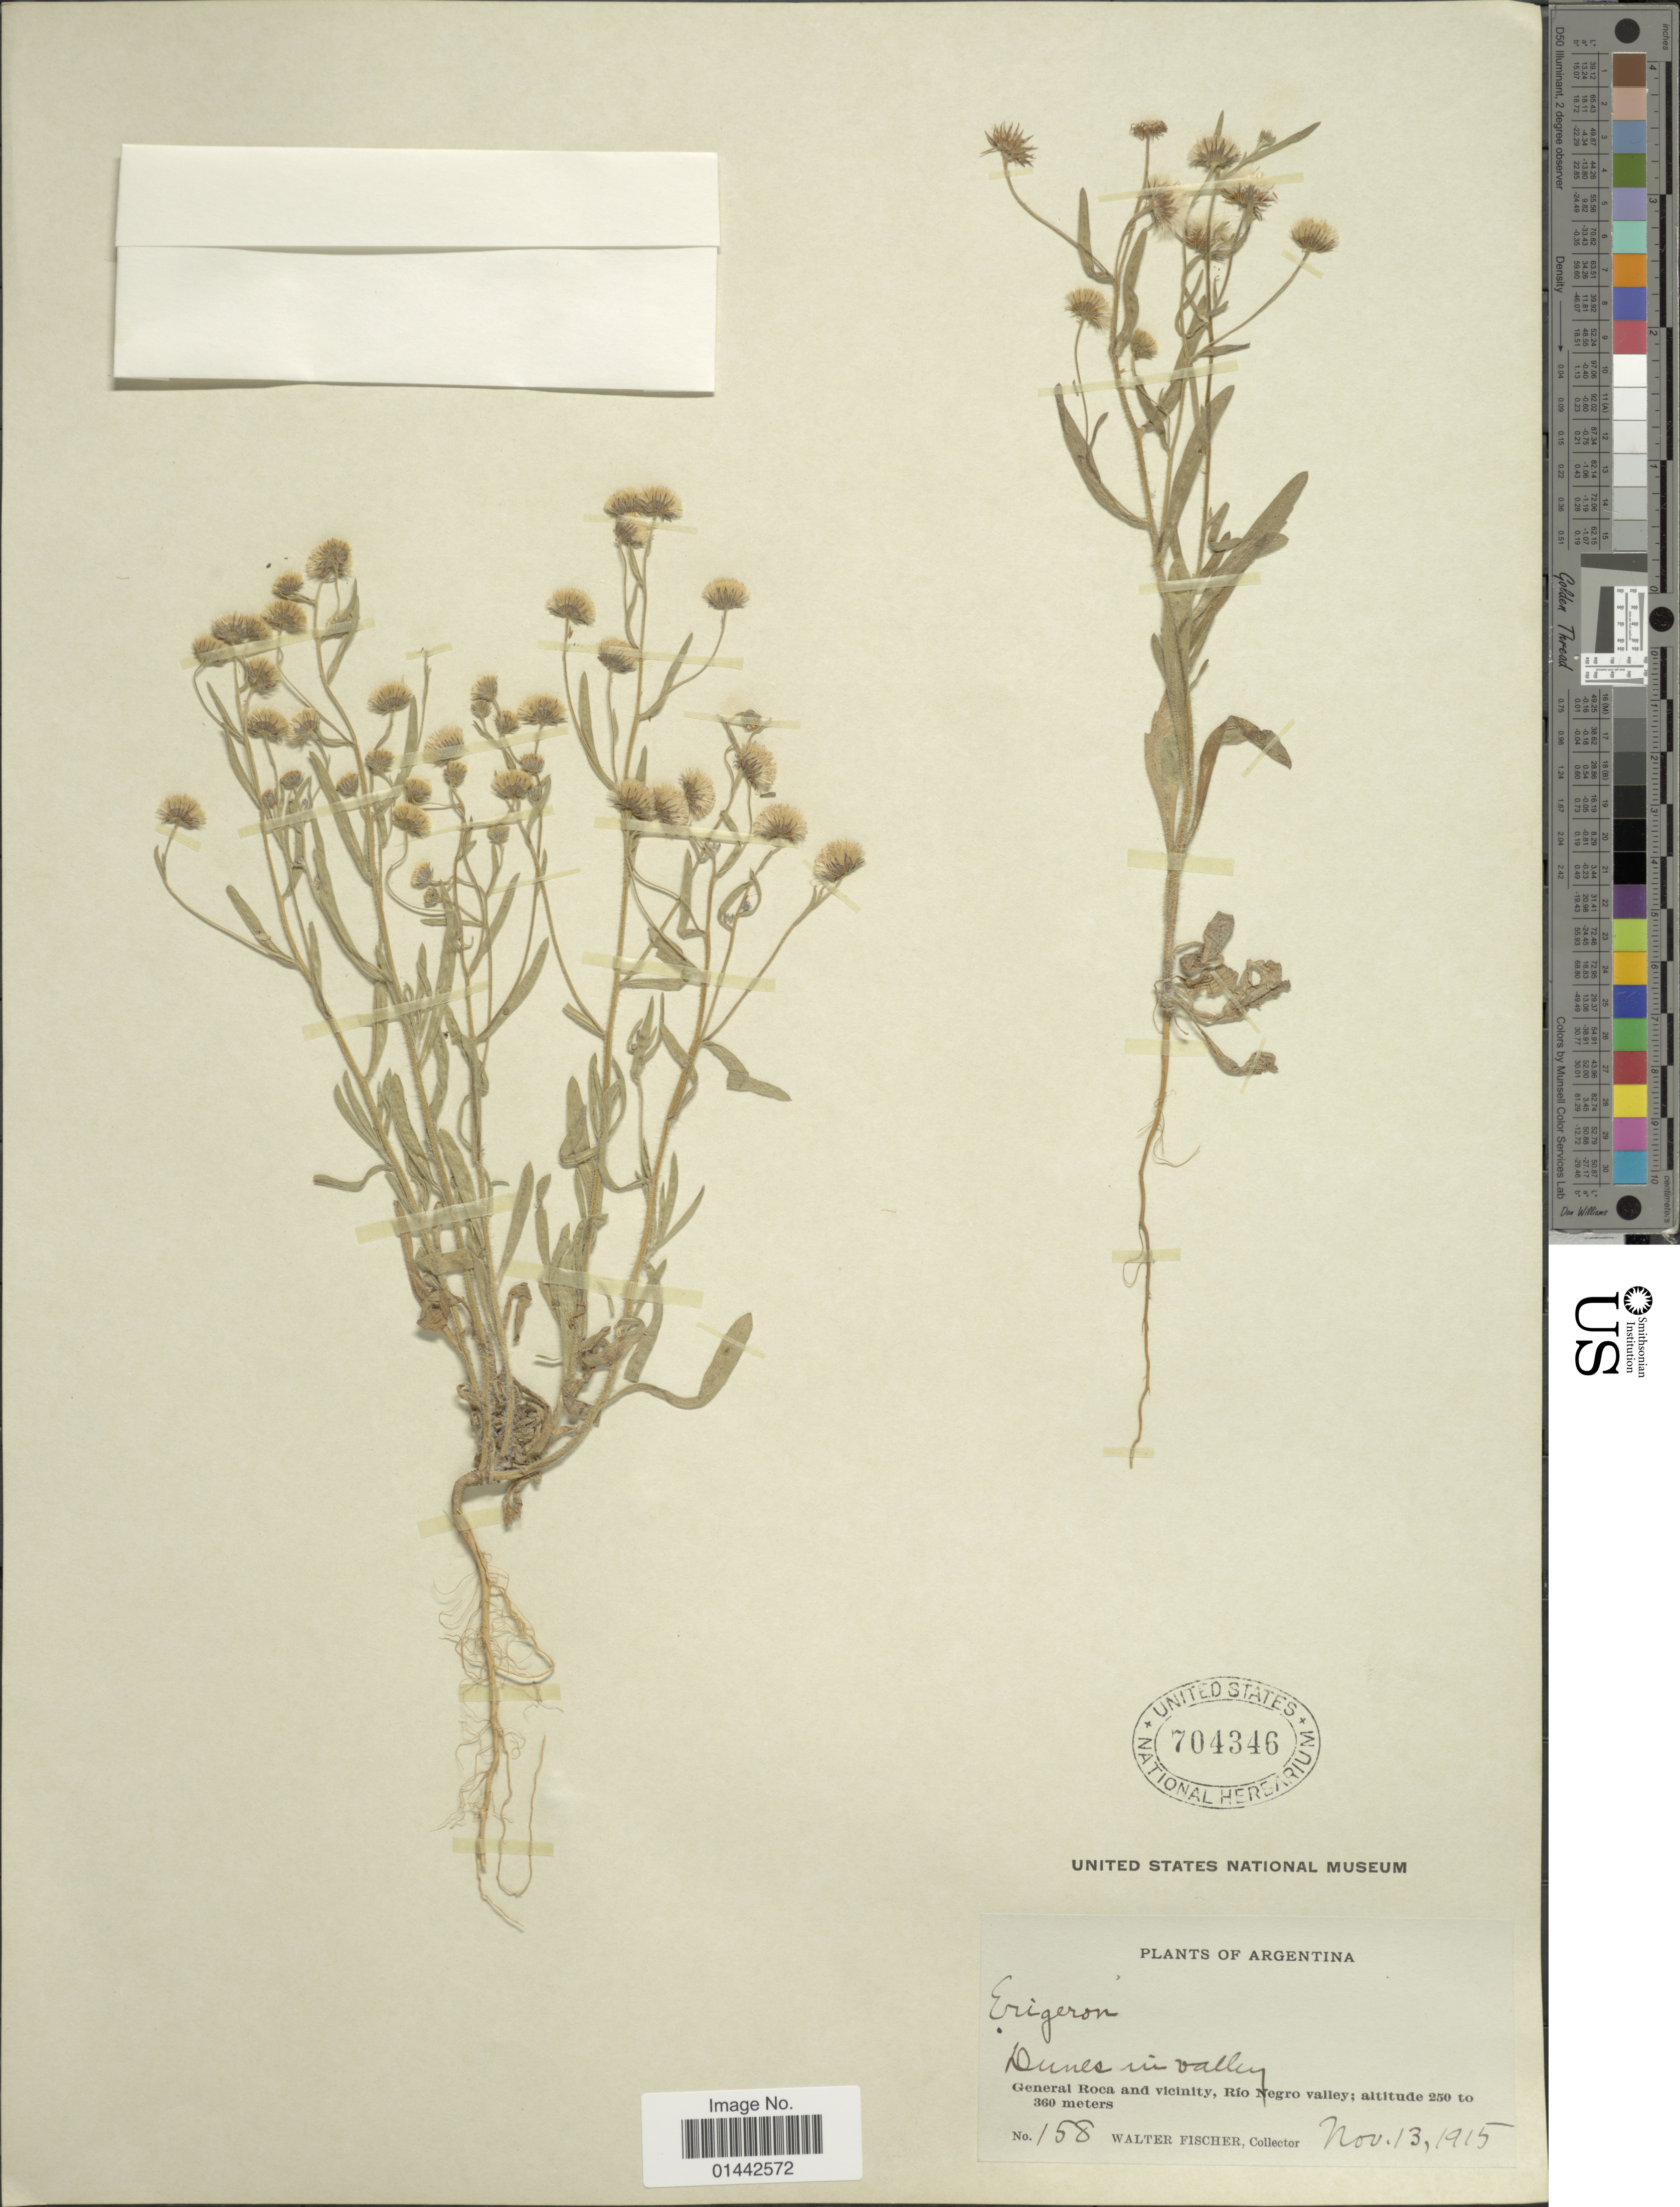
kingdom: Plantae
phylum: Tracheophyta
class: Magnoliopsida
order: Asterales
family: Asteraceae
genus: Erigeron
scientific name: Erigeron sp.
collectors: W. Fischer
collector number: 158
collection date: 1915-11-13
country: Argentina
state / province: Rio Negro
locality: Dunes in valley, General Roca and vicinity, Rio Negro Valley.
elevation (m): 250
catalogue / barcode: US 704346